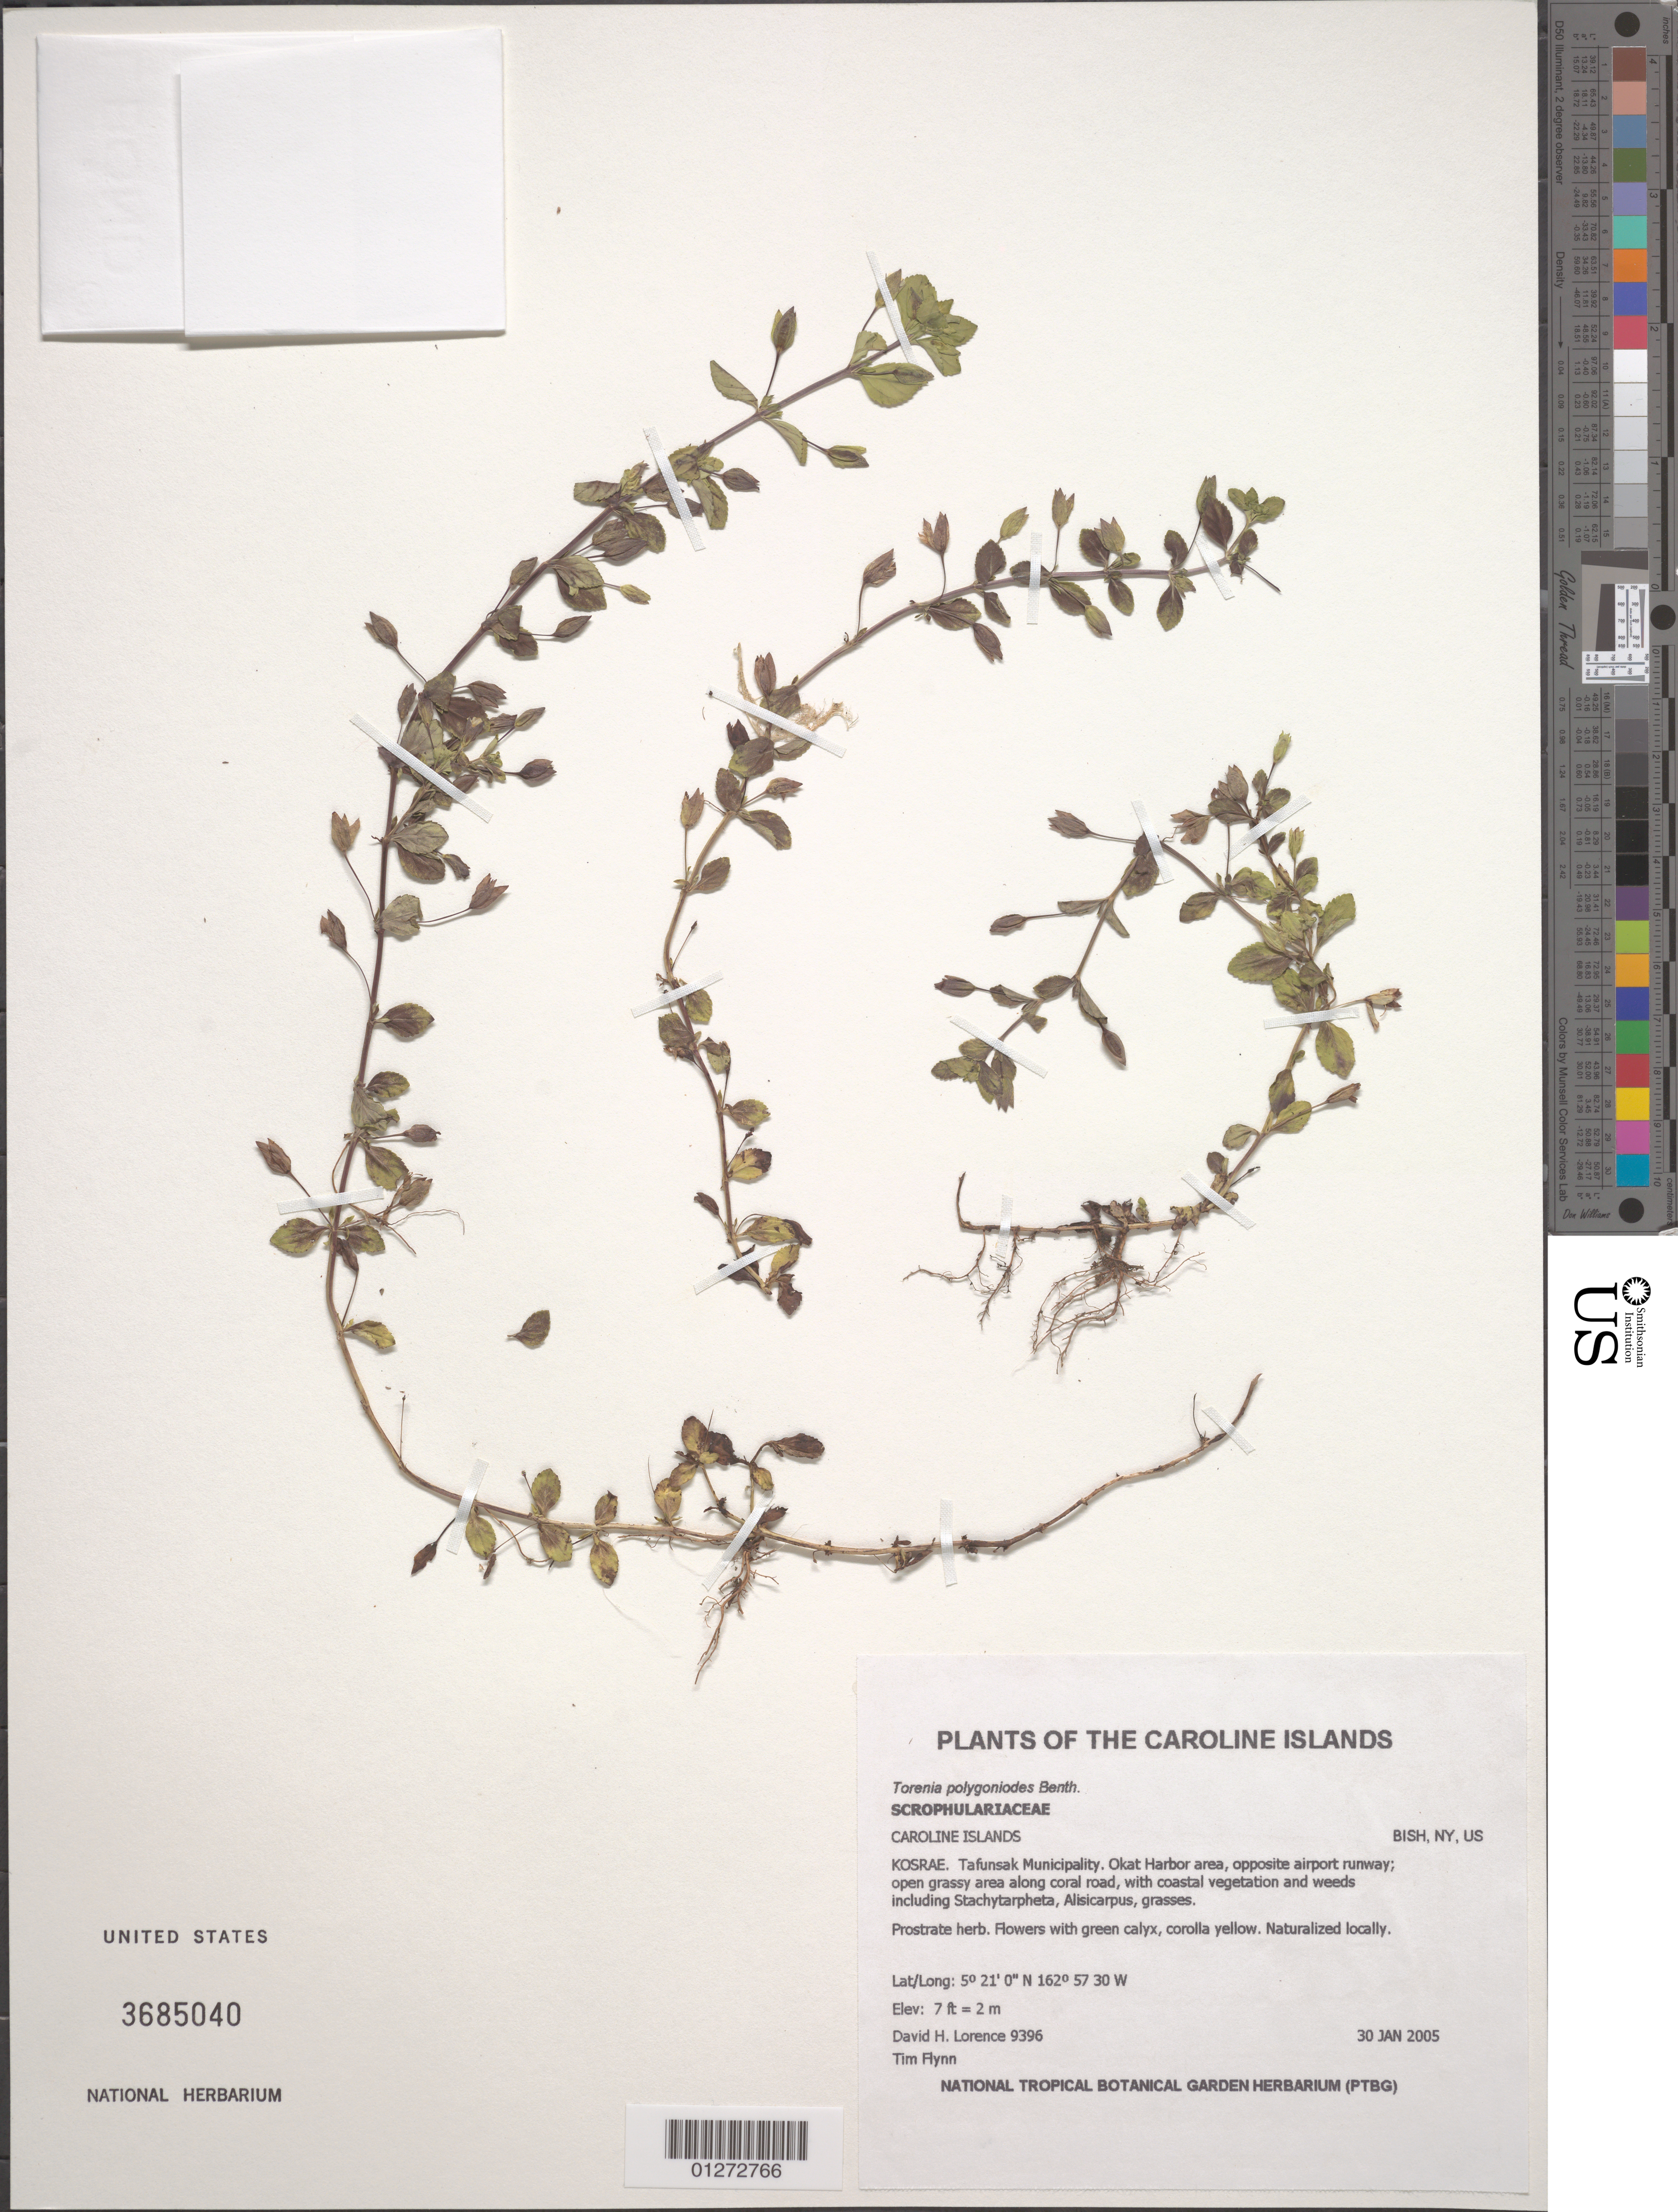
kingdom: Plantae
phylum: Tracheophyta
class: Magnoliopsida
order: Lamiales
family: Linderniaceae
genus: Torenia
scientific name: Torenia polygonoides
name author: Benth.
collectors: D. Lorence & T. Flynn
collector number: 9396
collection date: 2005-01-30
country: Micronesia, Federated States of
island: Kosrae [Kusaie]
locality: Tafunsak Municipality.Oak Harbor area.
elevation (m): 2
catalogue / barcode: US 3685040